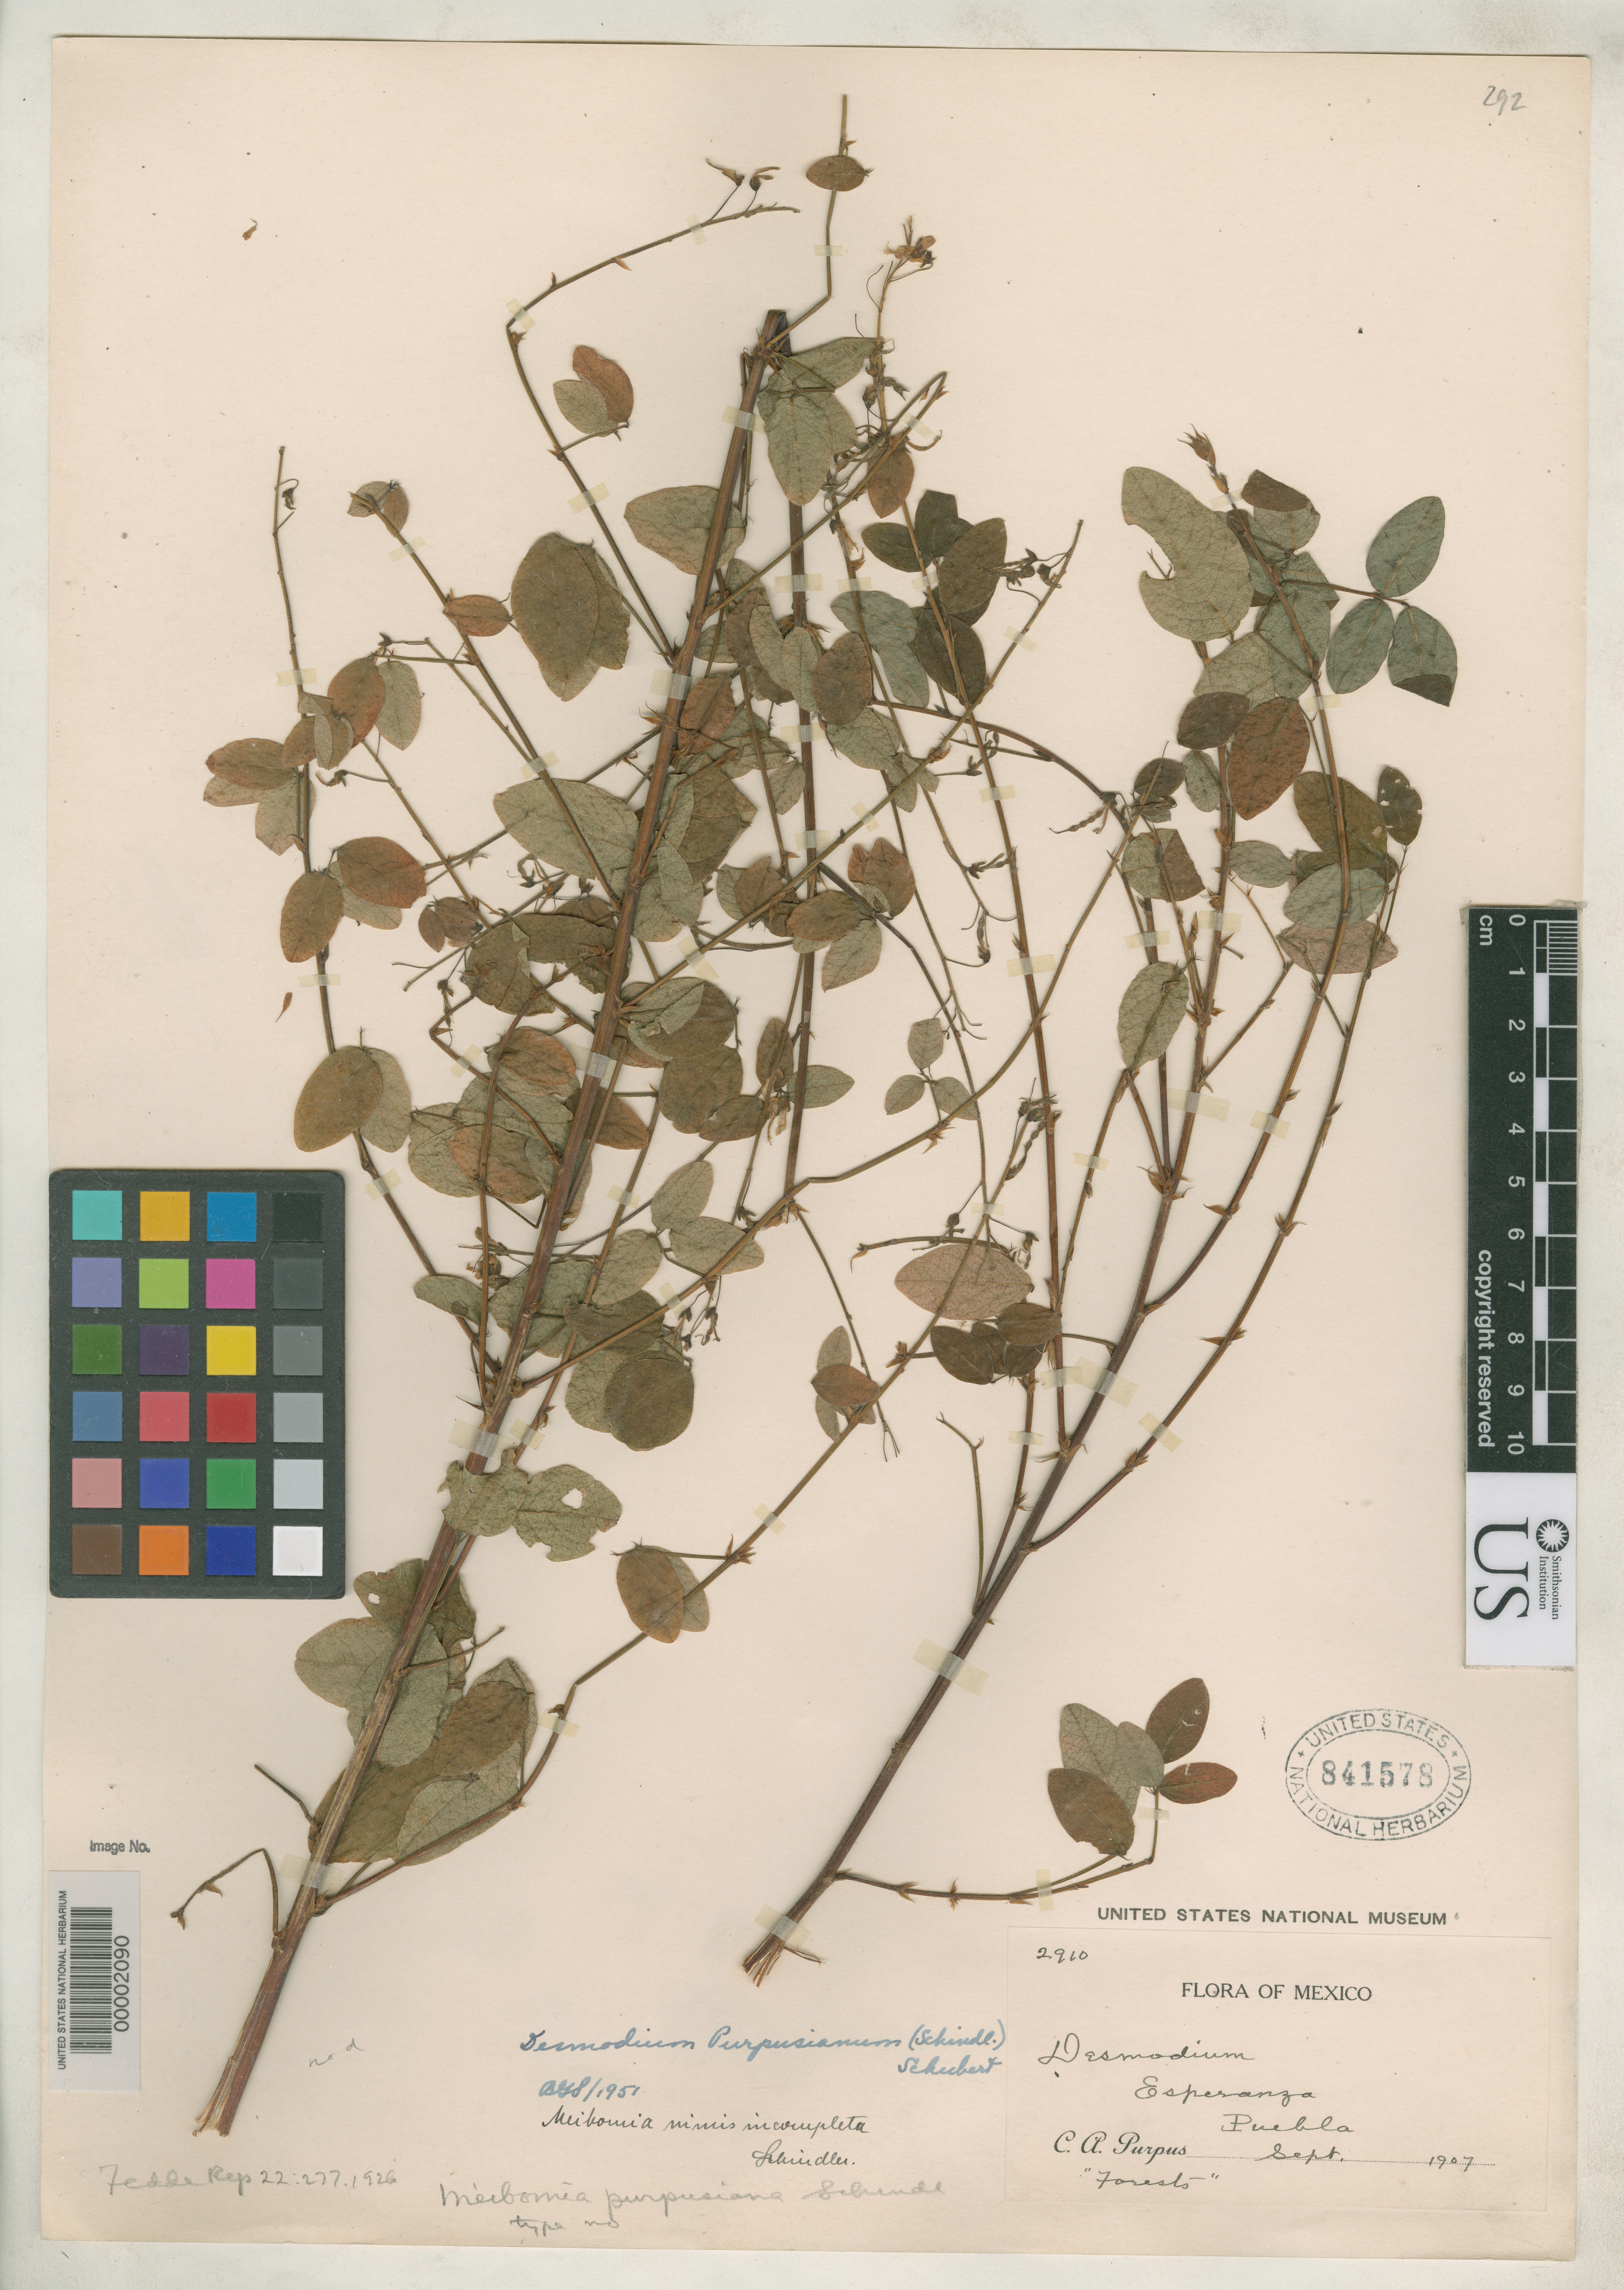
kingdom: Plantae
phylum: Tracheophyta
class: Magnoliopsida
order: Fabales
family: Fabaceae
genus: Meibomia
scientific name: Meibomia purpusiana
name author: Schindl.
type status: Syntype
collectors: C. A. Purpus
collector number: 2910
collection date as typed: Sep 1907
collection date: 1907-09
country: Mexico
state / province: Puebla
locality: Esperanza.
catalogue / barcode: US 841578